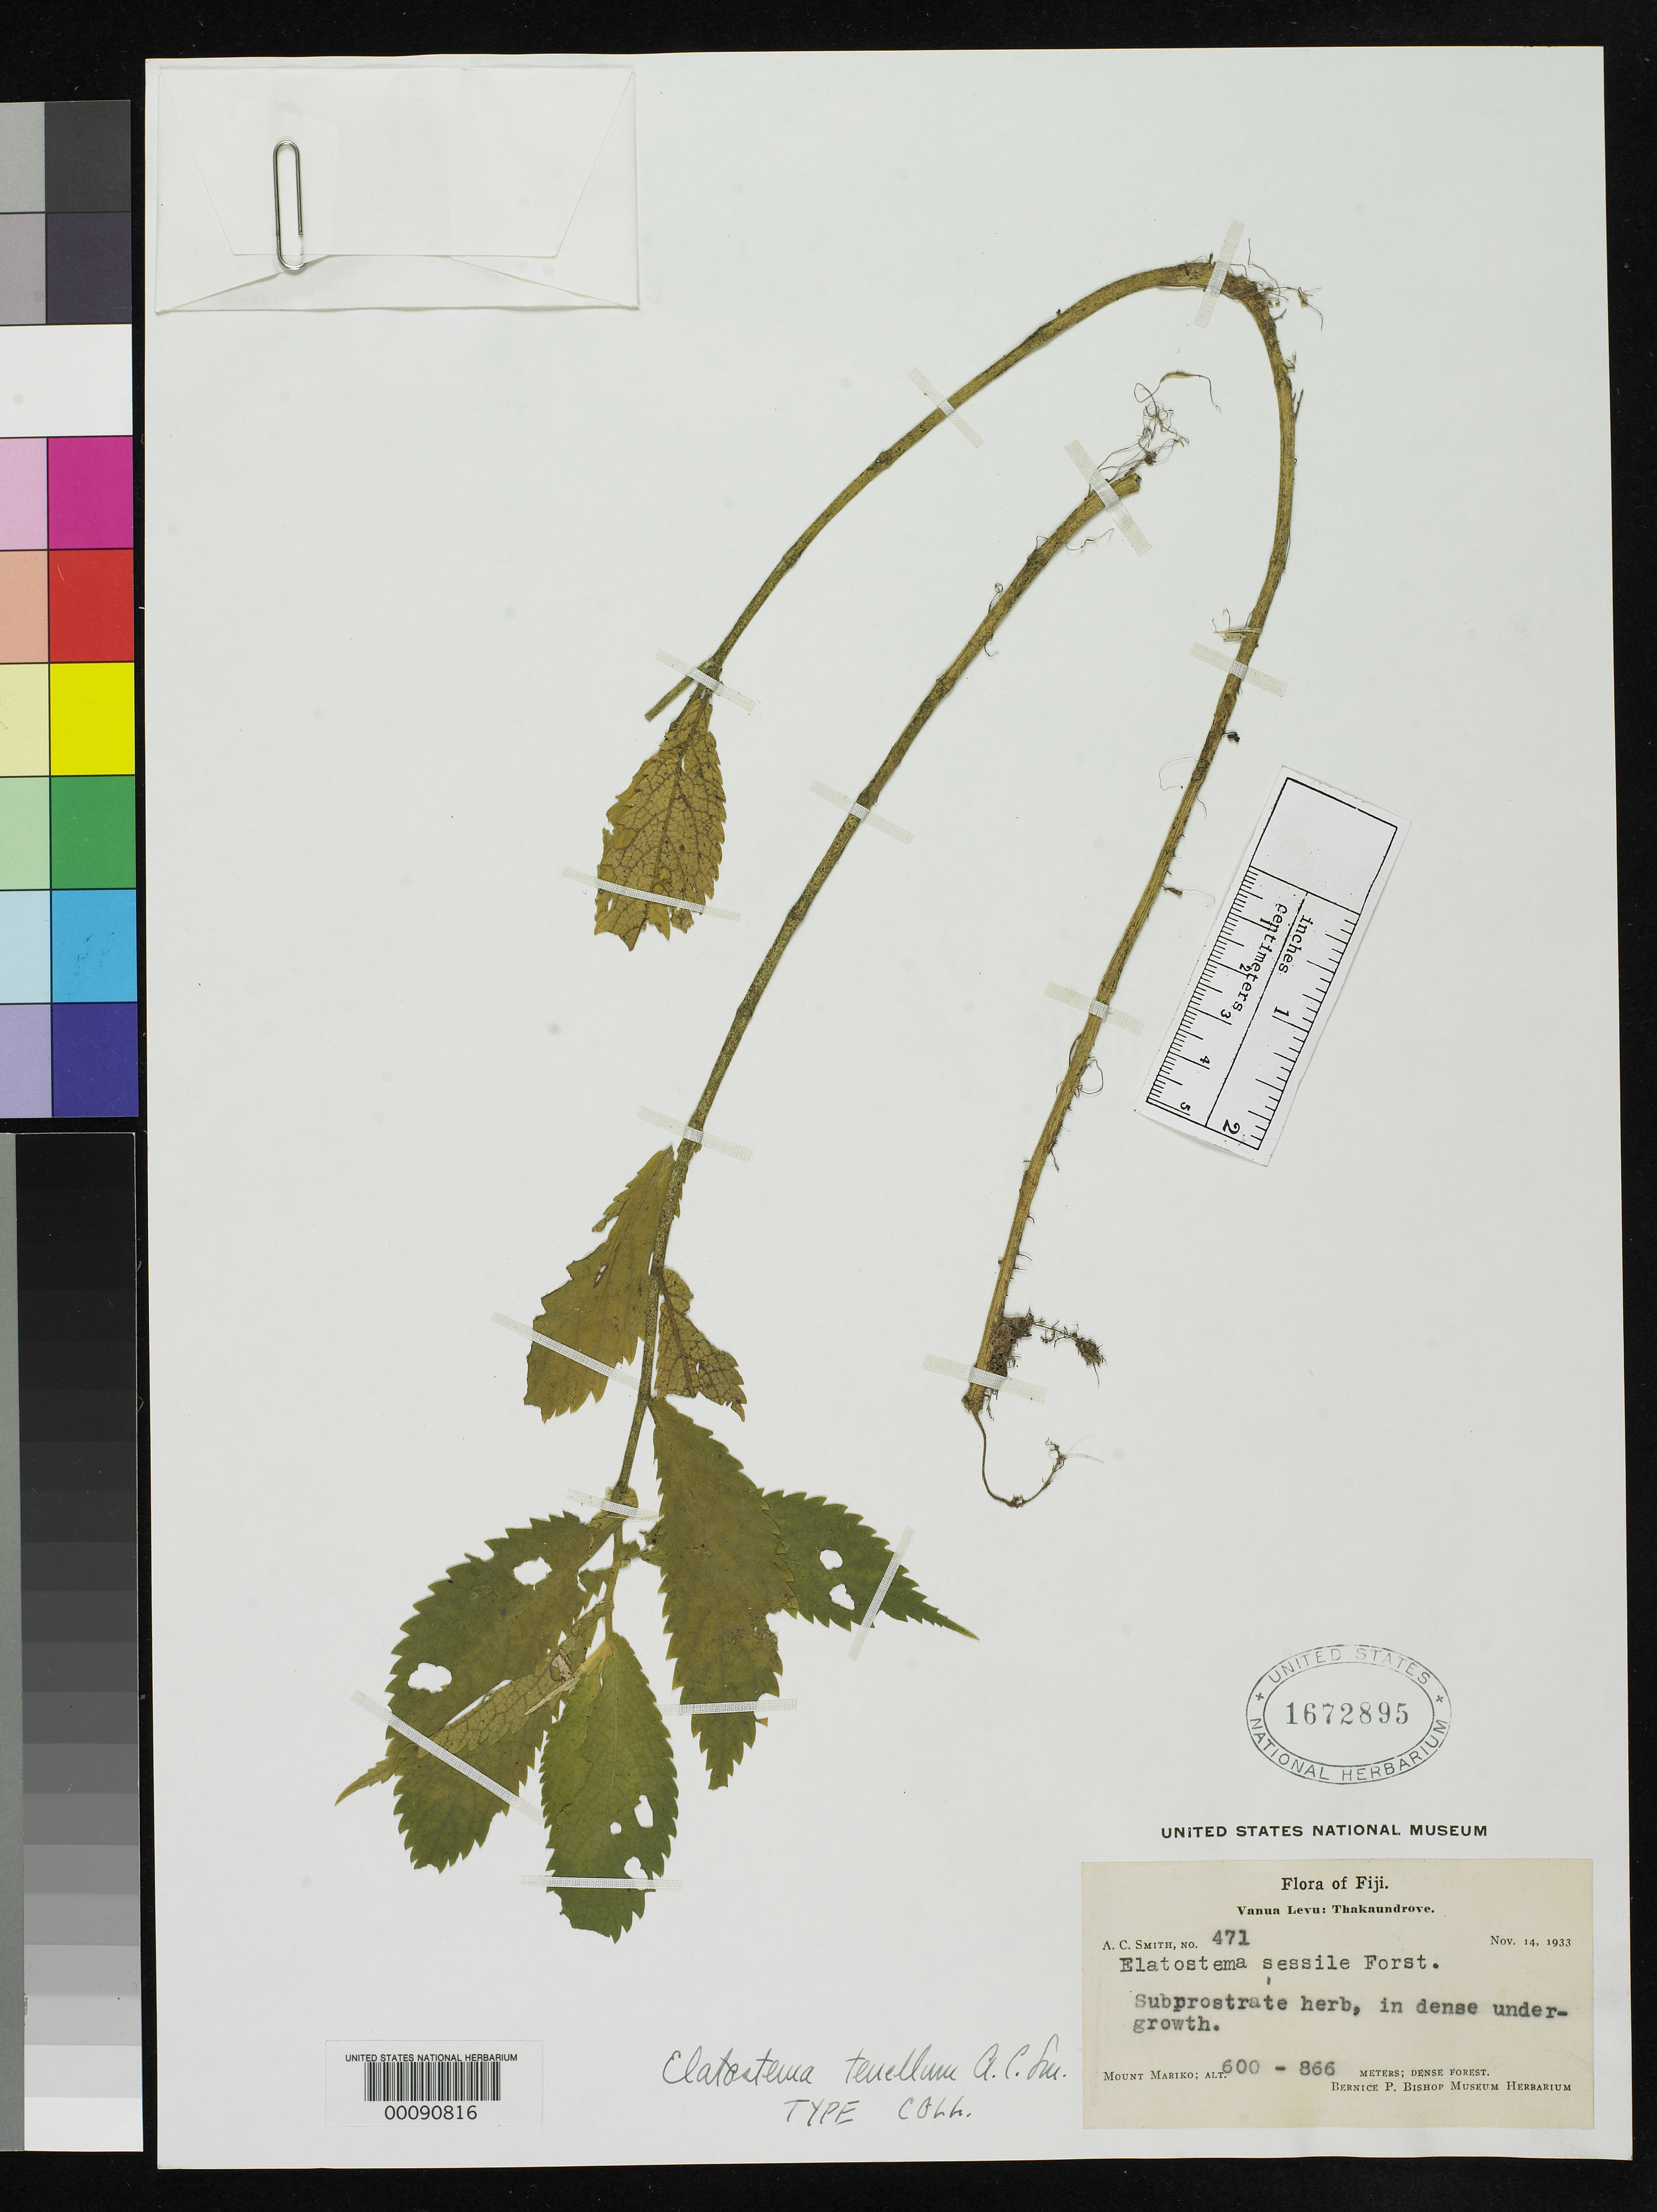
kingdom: Plantae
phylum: Tracheophyta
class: Magnoliopsida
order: Rosales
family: Urticaceae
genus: Elatostema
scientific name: Elatostema tenellum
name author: A.C. Sm.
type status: Isotype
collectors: A. C. Smith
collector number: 471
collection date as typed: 14 Nov 1933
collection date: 1933-11-14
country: Fiji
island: Vanua Levu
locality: Thakaundrove. Mt. Mariko. [Vanua Levu Group]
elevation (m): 600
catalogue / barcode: US 1672895